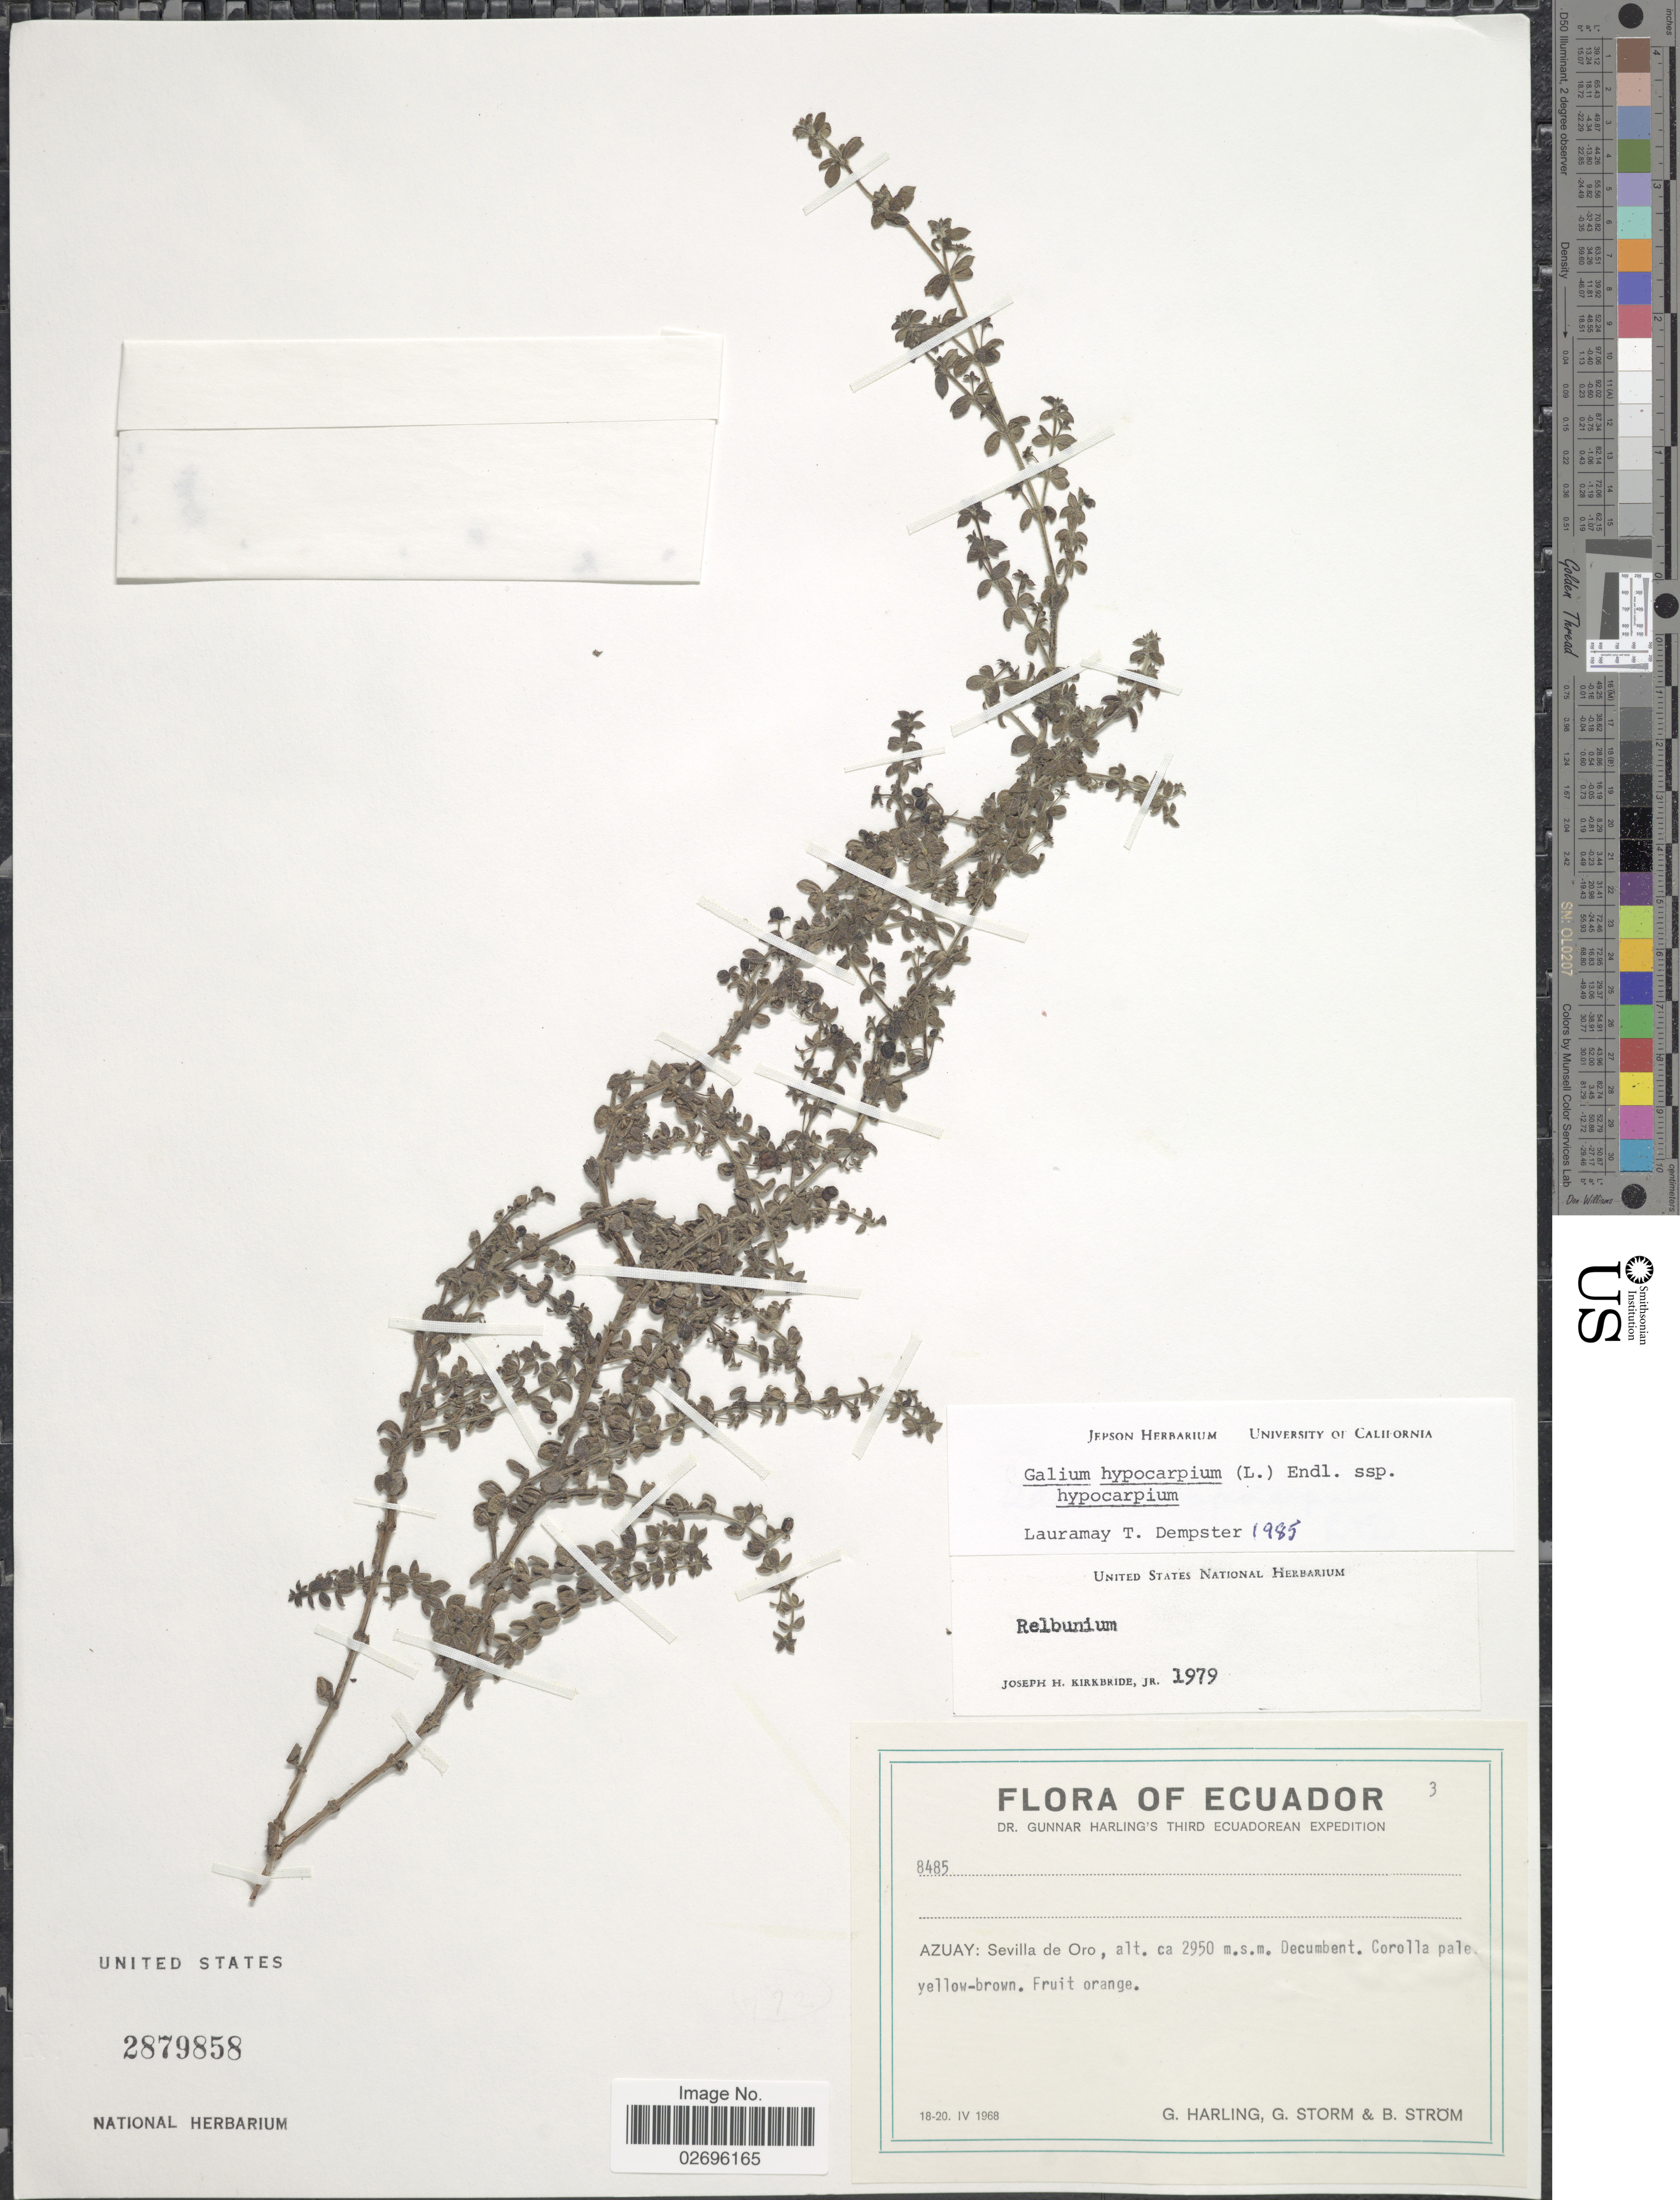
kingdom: Plantae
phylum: Tracheophyta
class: Magnoliopsida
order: Gentianales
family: Rubiaceae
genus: Galium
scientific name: Galium hypocarpium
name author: (L.) Endl. ex Griseb.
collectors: G. Harling, G. Storm & B. Ström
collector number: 8485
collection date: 1968-04-18/1968-04-20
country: Ecuador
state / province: Azuay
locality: Sevilla de Oro.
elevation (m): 2950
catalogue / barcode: US 2879858